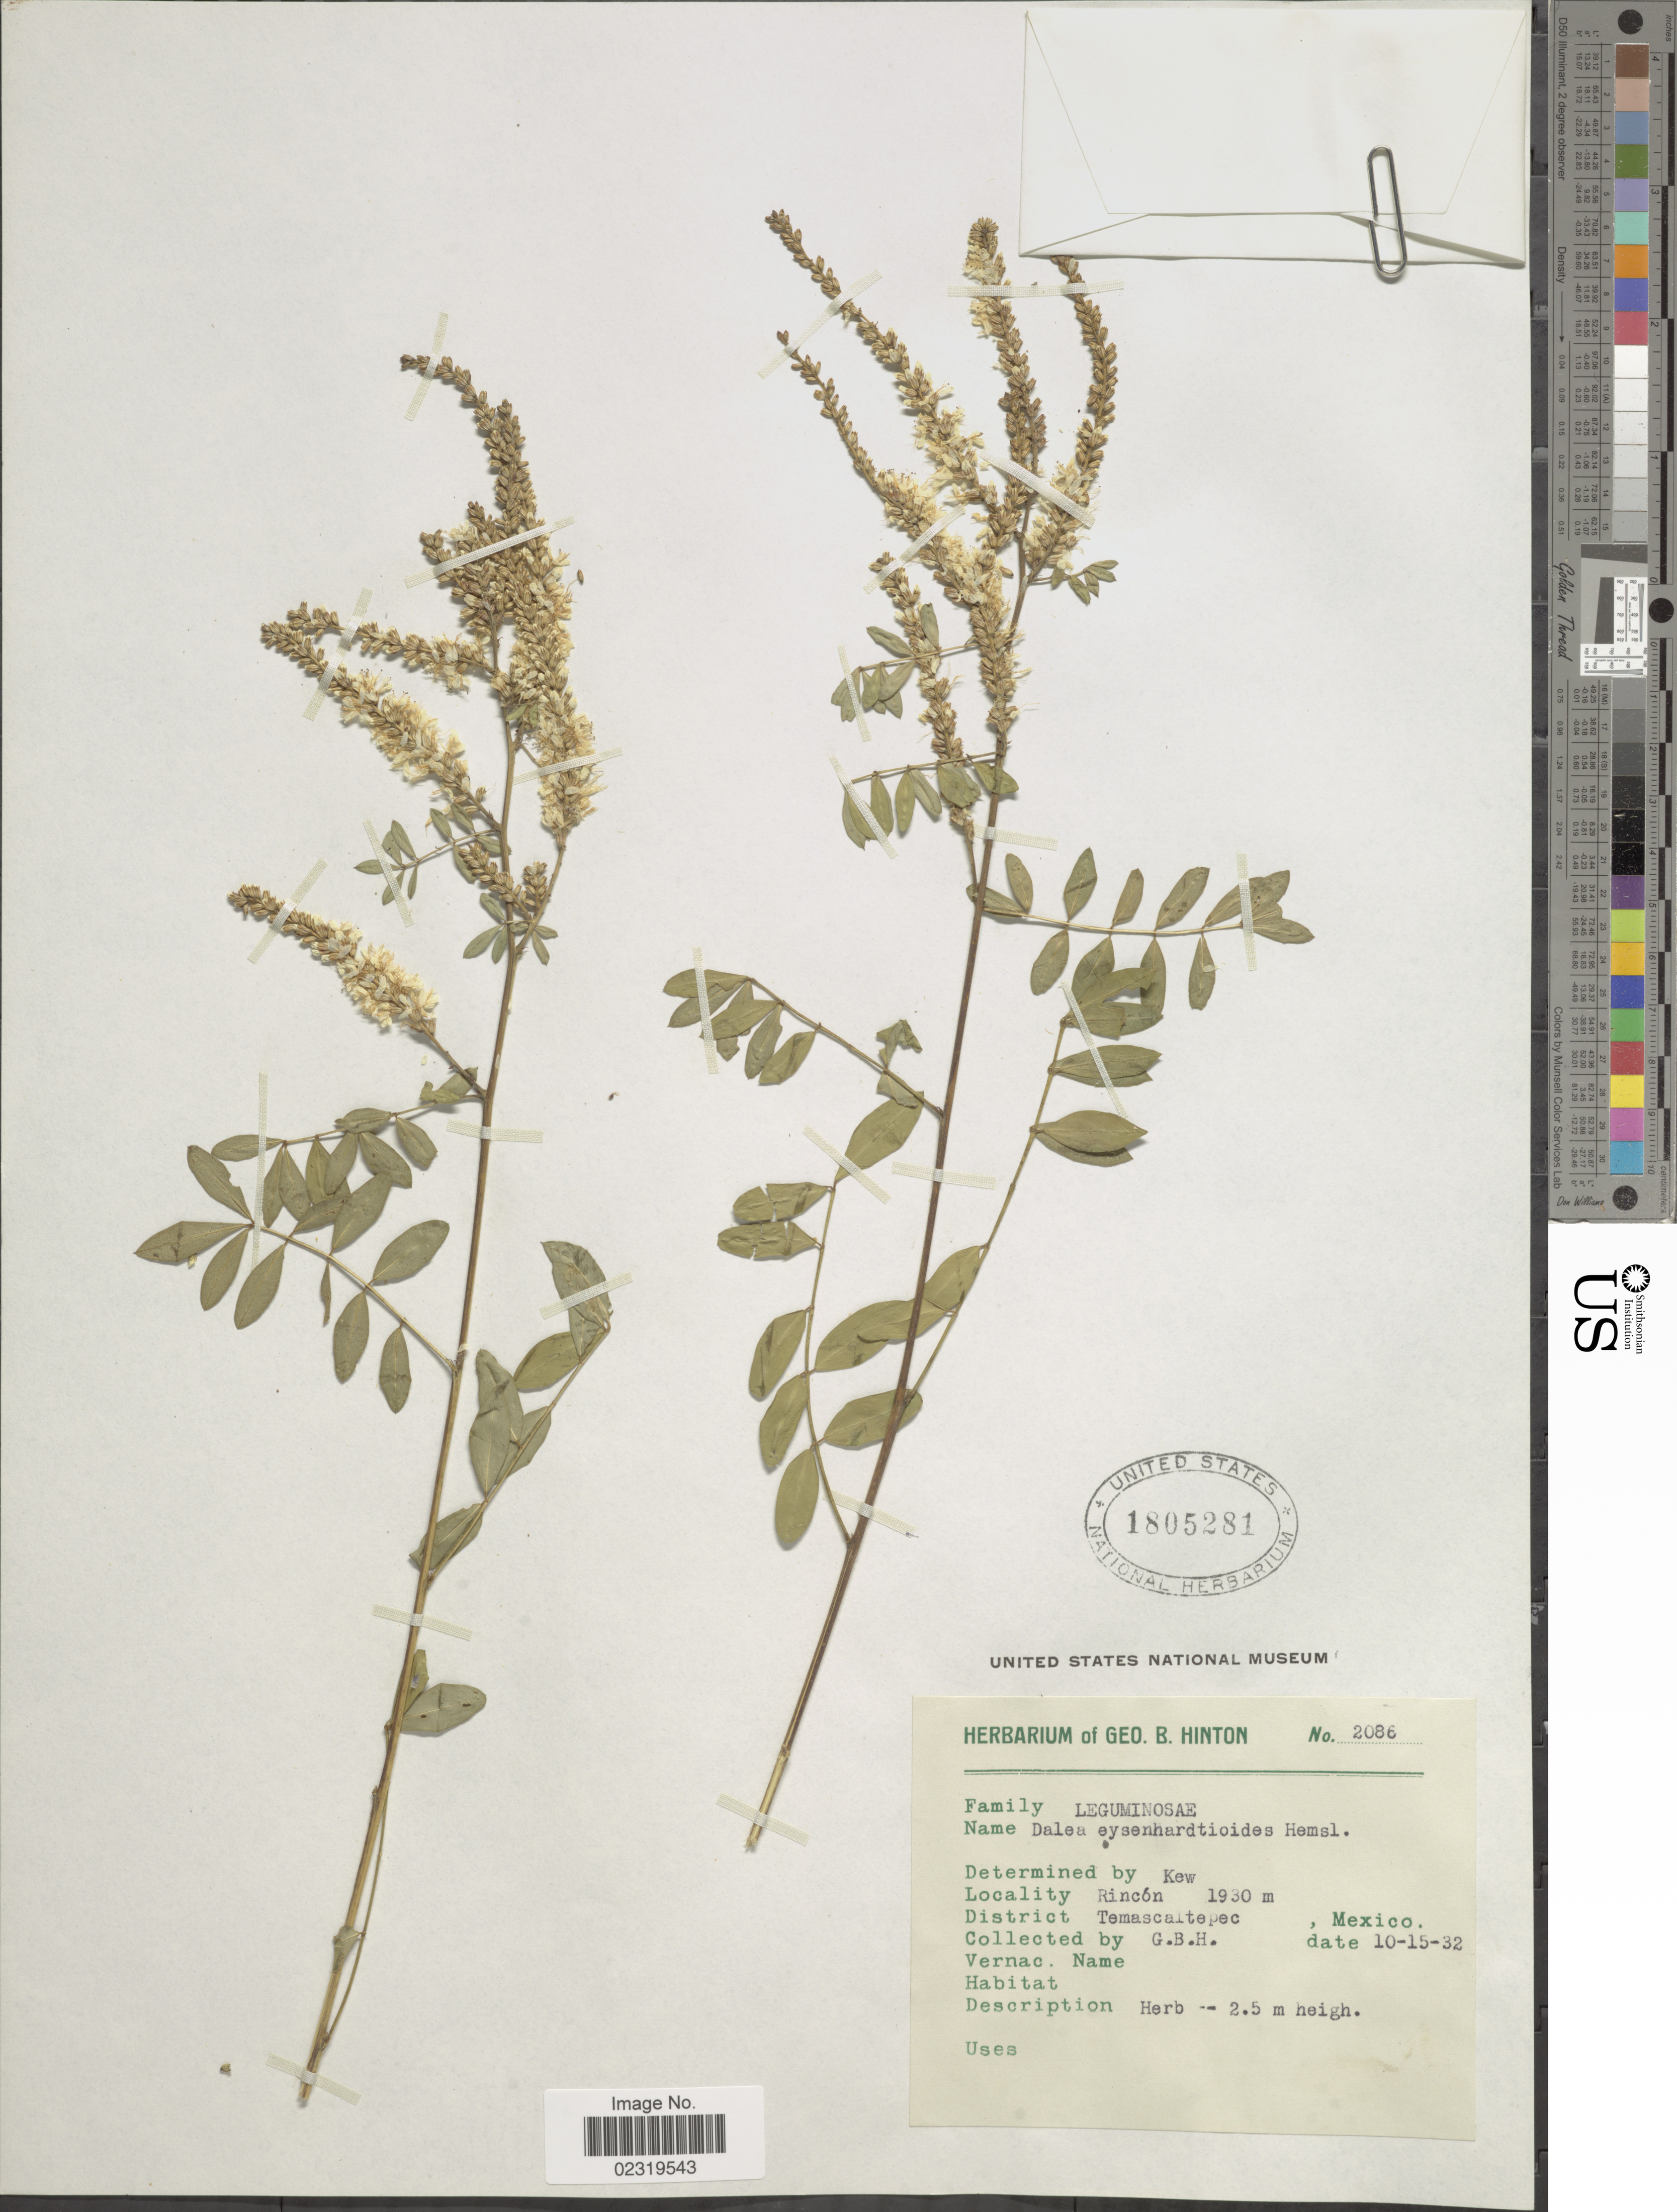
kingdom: Plantae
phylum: Tracheophyta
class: Magnoliopsida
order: Fabales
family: Fabaceae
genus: Dalea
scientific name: Dalea leucostachya var. eysenhardtioides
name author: (Hemsl.) Barneby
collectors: G. B. Hinton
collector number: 2086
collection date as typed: Transcribed d/m/y: 15/10/32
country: Mexico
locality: Rincon, District Temacaltepec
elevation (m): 1930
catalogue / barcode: US 1805281